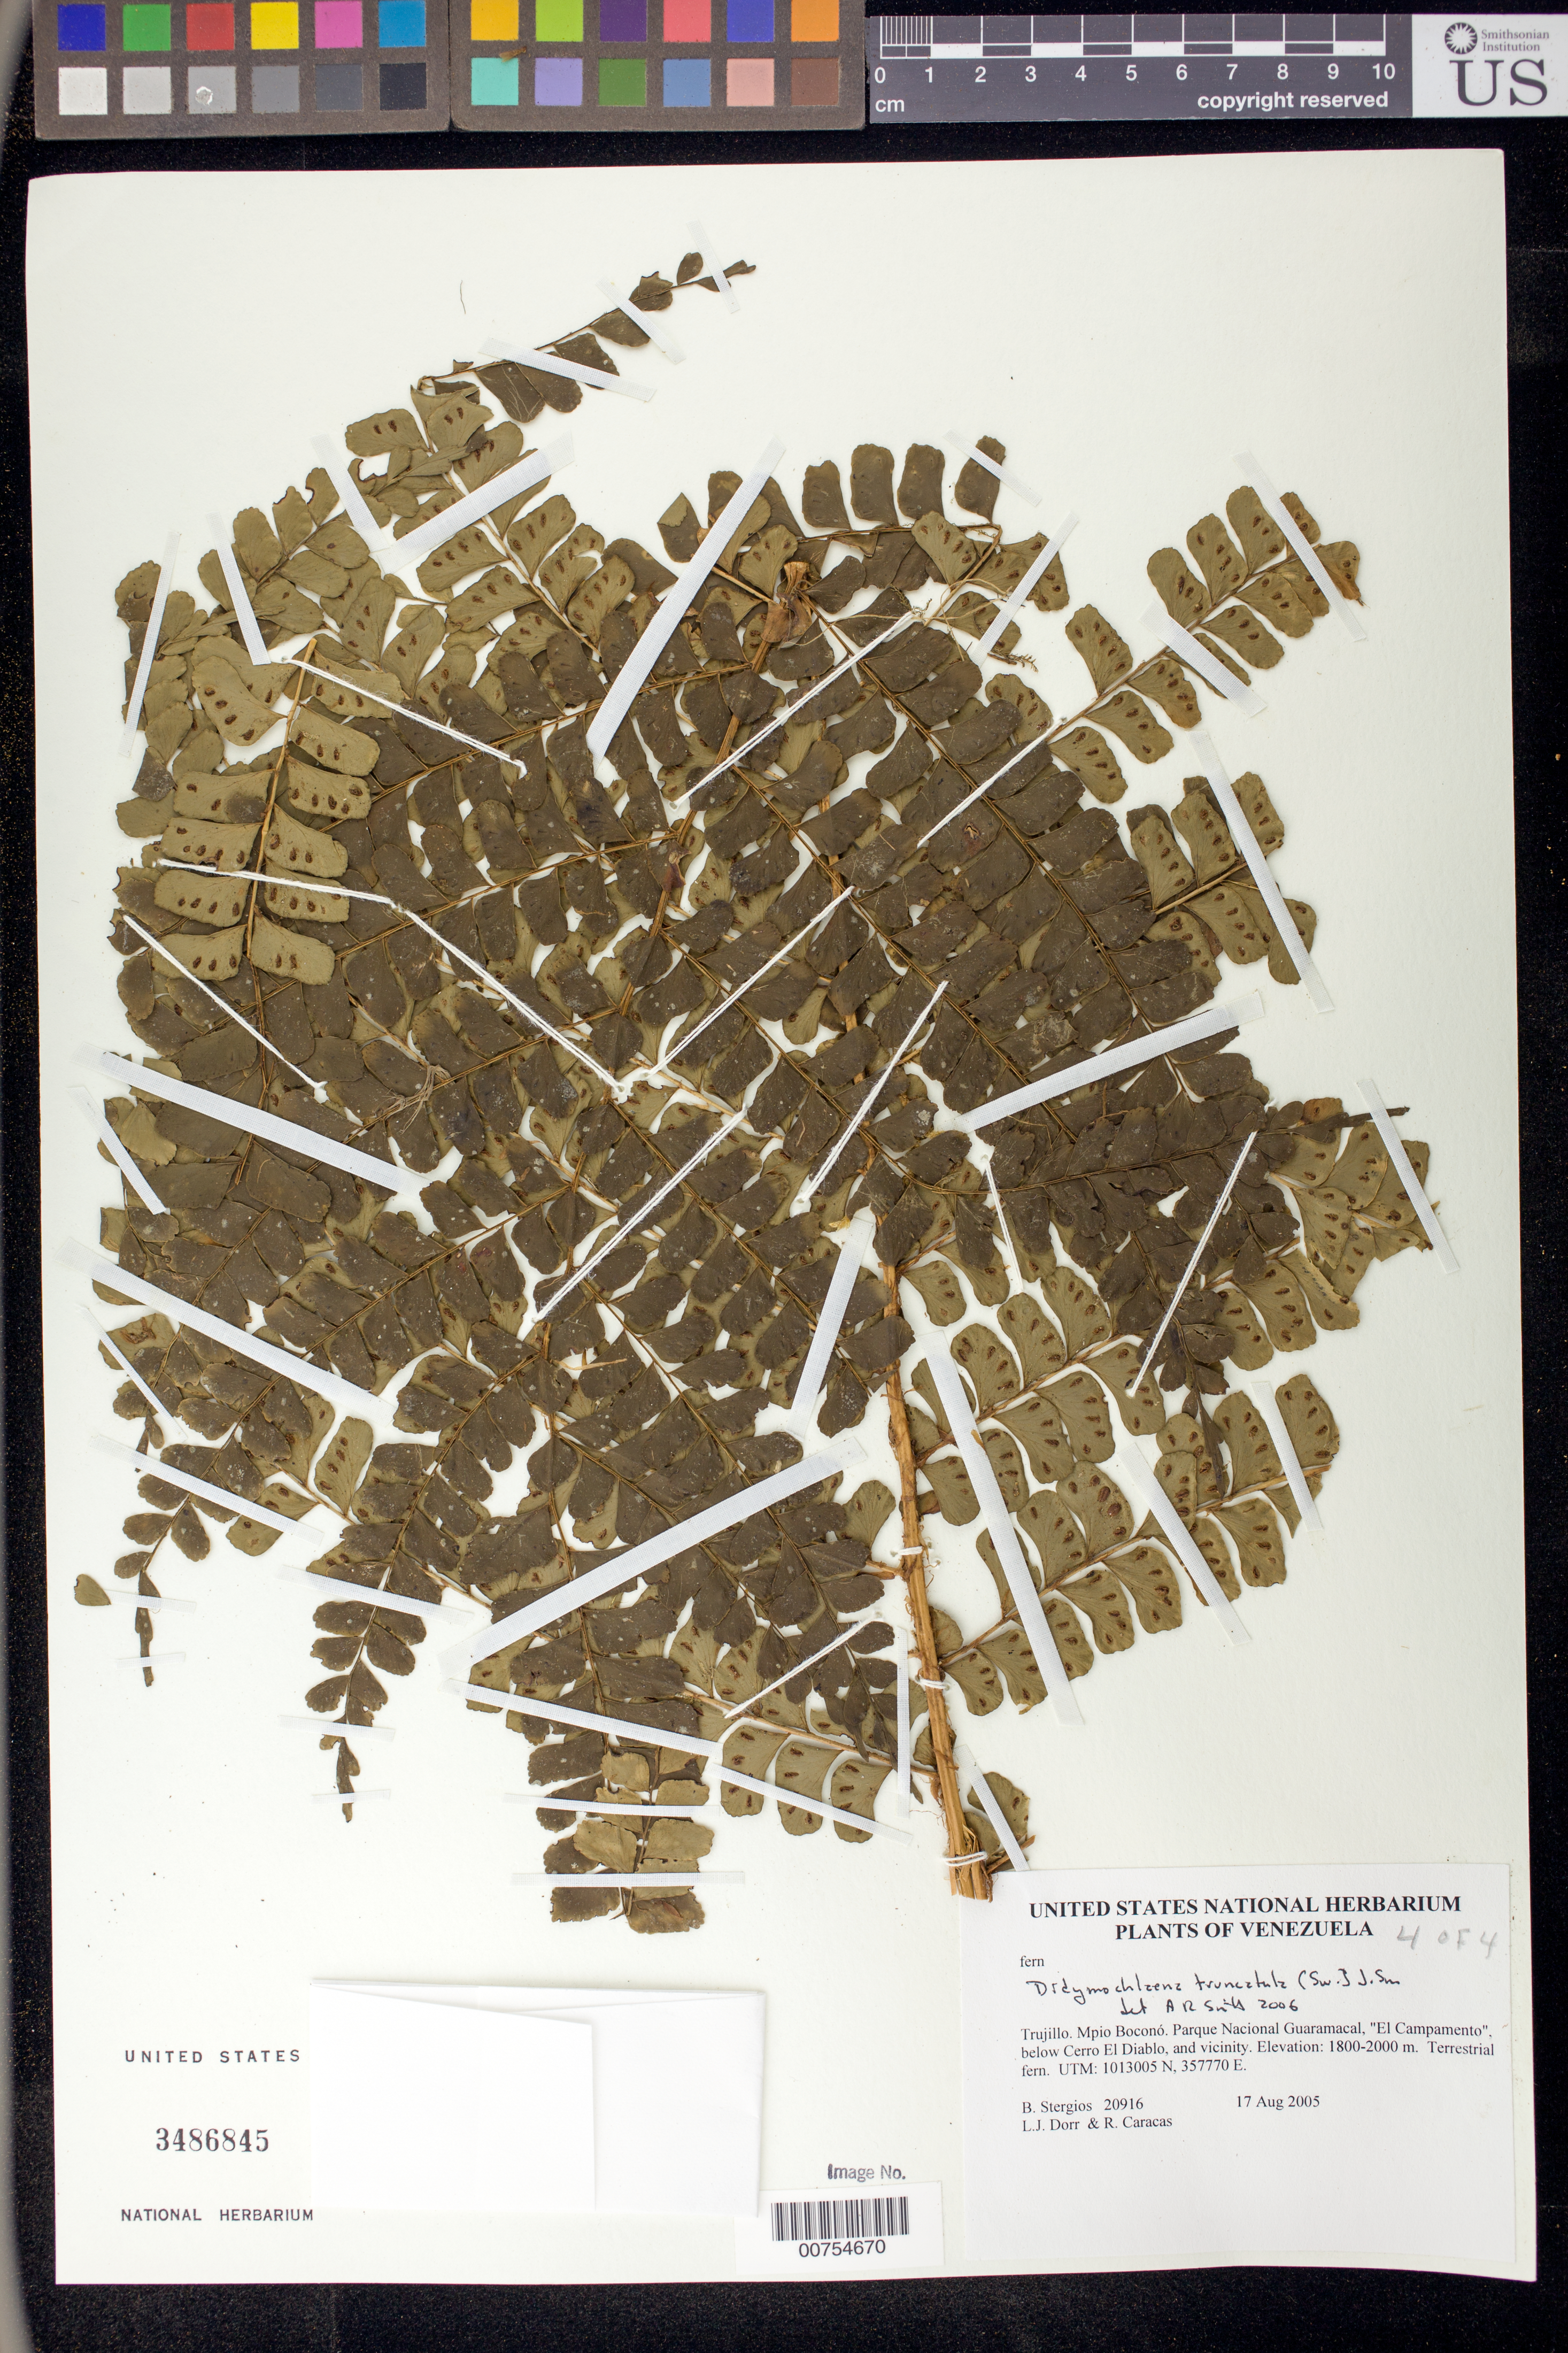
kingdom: Plantae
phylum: Tracheophyta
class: Polypodiopsida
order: Polypodiales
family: Didymochlaenaceae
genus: Didymochlaena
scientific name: Didymochlaena truncatula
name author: (Sw.) J. Sm.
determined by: Smith, Alan R., (UC)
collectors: B. G. Stergios, L. J. Dorr & R. Caracas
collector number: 20916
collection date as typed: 17 Aug 2005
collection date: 2005-08-17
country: Venezuela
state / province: Trujillo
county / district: Boconó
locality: Parque Nacional Guaramacal, "El Campamento", below Cerro El Diablo, and vicinity.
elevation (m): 1800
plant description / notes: PORT, US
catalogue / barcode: US 3486845